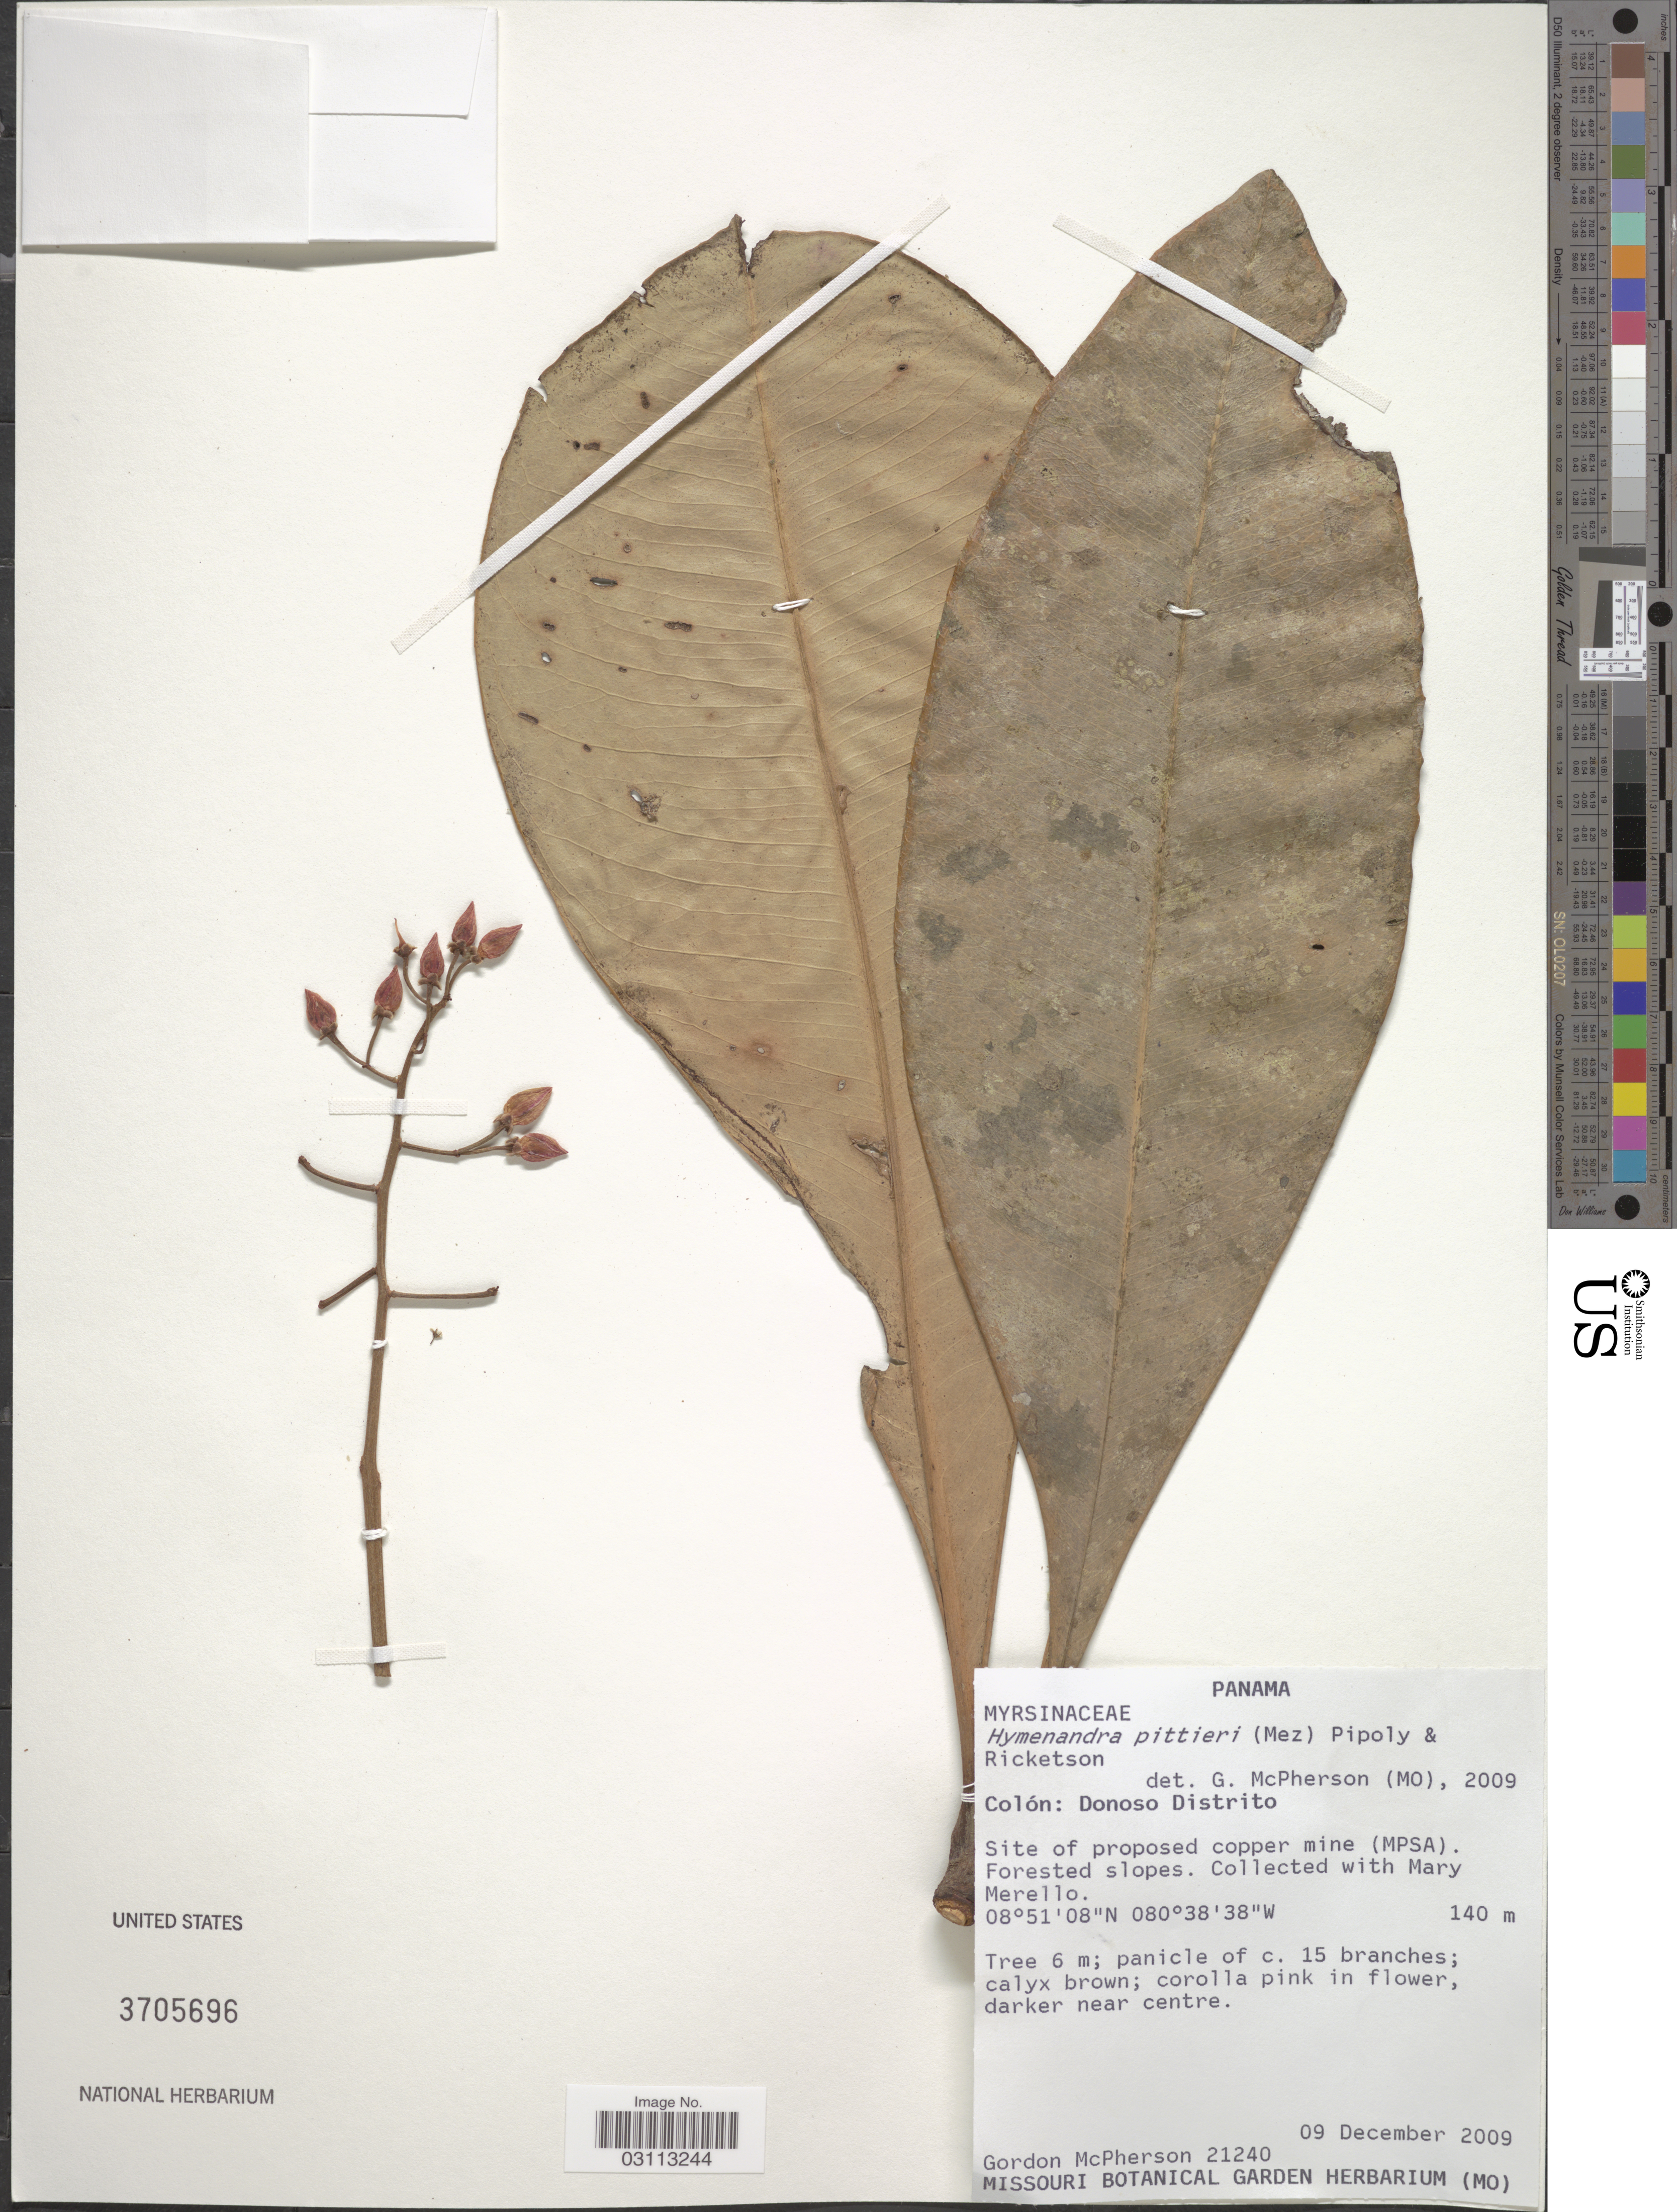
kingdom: Plantae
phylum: Tracheophyta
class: Magnoliopsida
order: Ericales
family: Primulaceae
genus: Hymenandra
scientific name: Hymenandra pittieri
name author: (Mez) Pipoly & Ricketson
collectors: G. McPherson & M. Merello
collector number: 21240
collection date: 2009-12-09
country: Panama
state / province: Colón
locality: Donoso Distrito. Site of proposed copper mine (MPSA). Forested slopes.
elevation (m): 140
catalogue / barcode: US 3705696